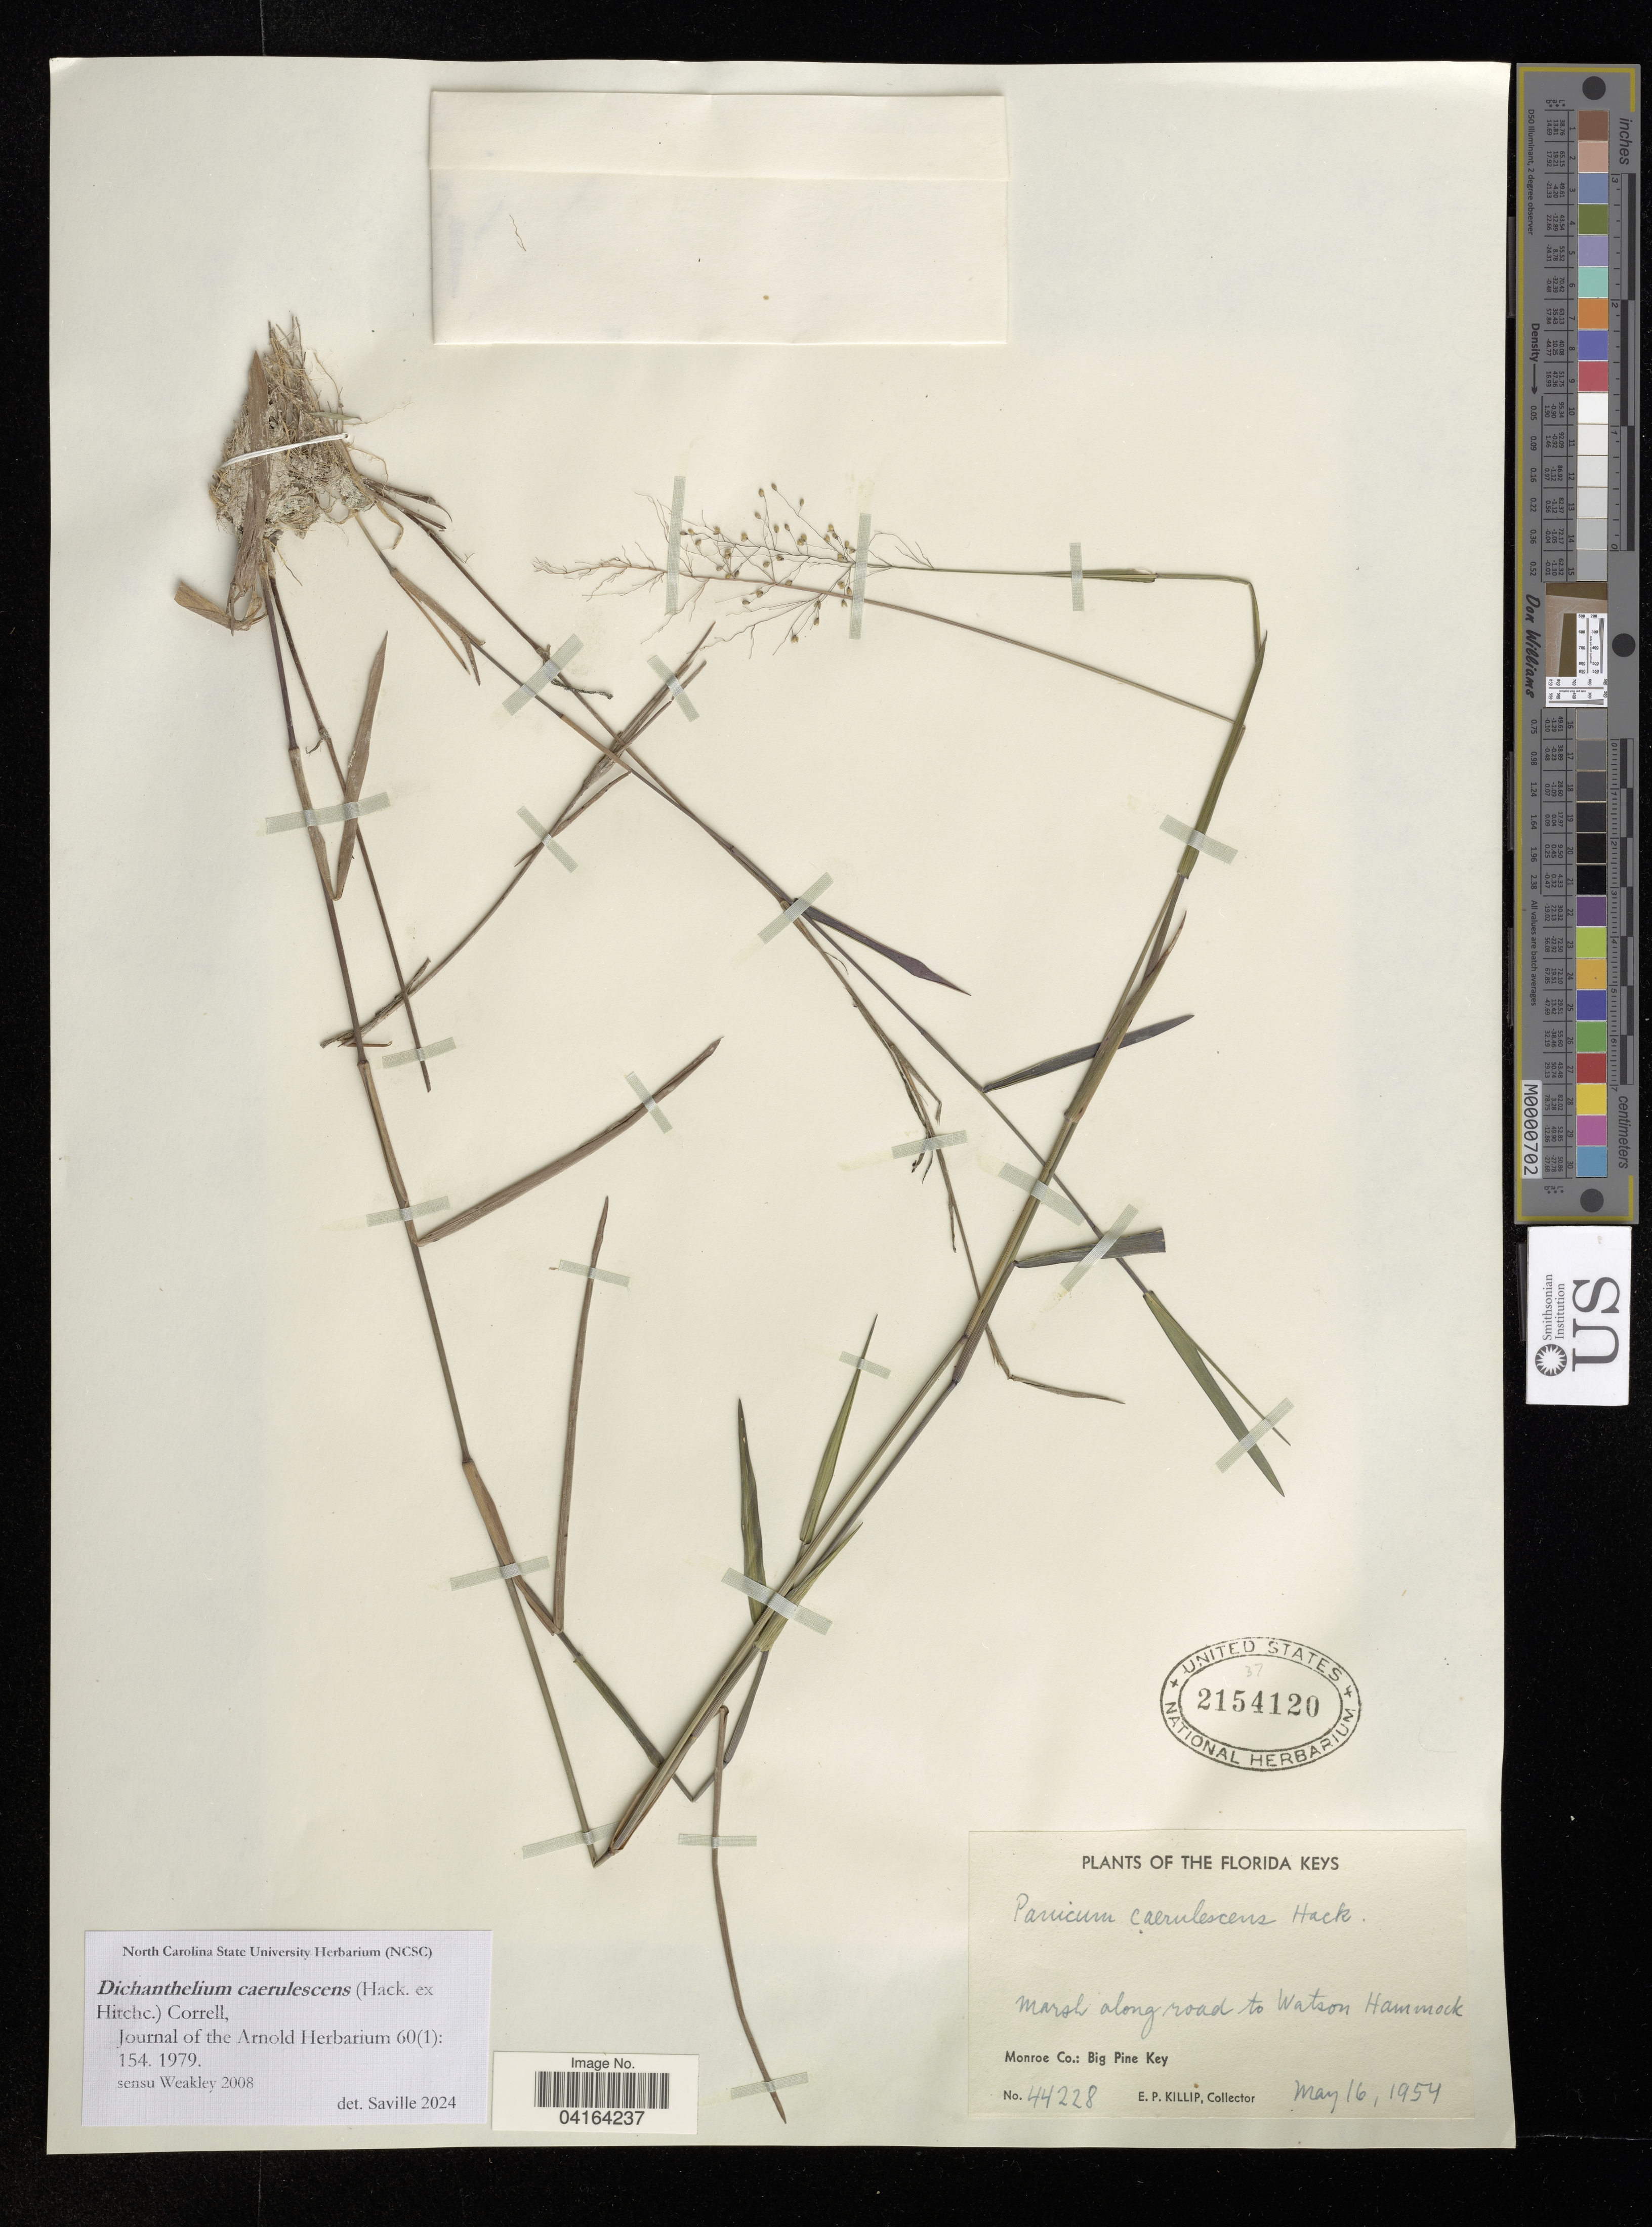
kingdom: Plantae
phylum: Tracheophyta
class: Liliopsida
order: Poales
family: Poaceae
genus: Dichanthelium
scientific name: Dichanthelium caerulescens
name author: (Hack. ex Hitchc.) Correll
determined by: Saville, A. C., (NCSC), North Carolina State University (UNITED STATES)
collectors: E. P. Killip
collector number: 44228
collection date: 1954-05-16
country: United States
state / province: Florida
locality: Marsh along road to Watson Hammock. Monroe Co.: Big Pine Key.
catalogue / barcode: US 2154120